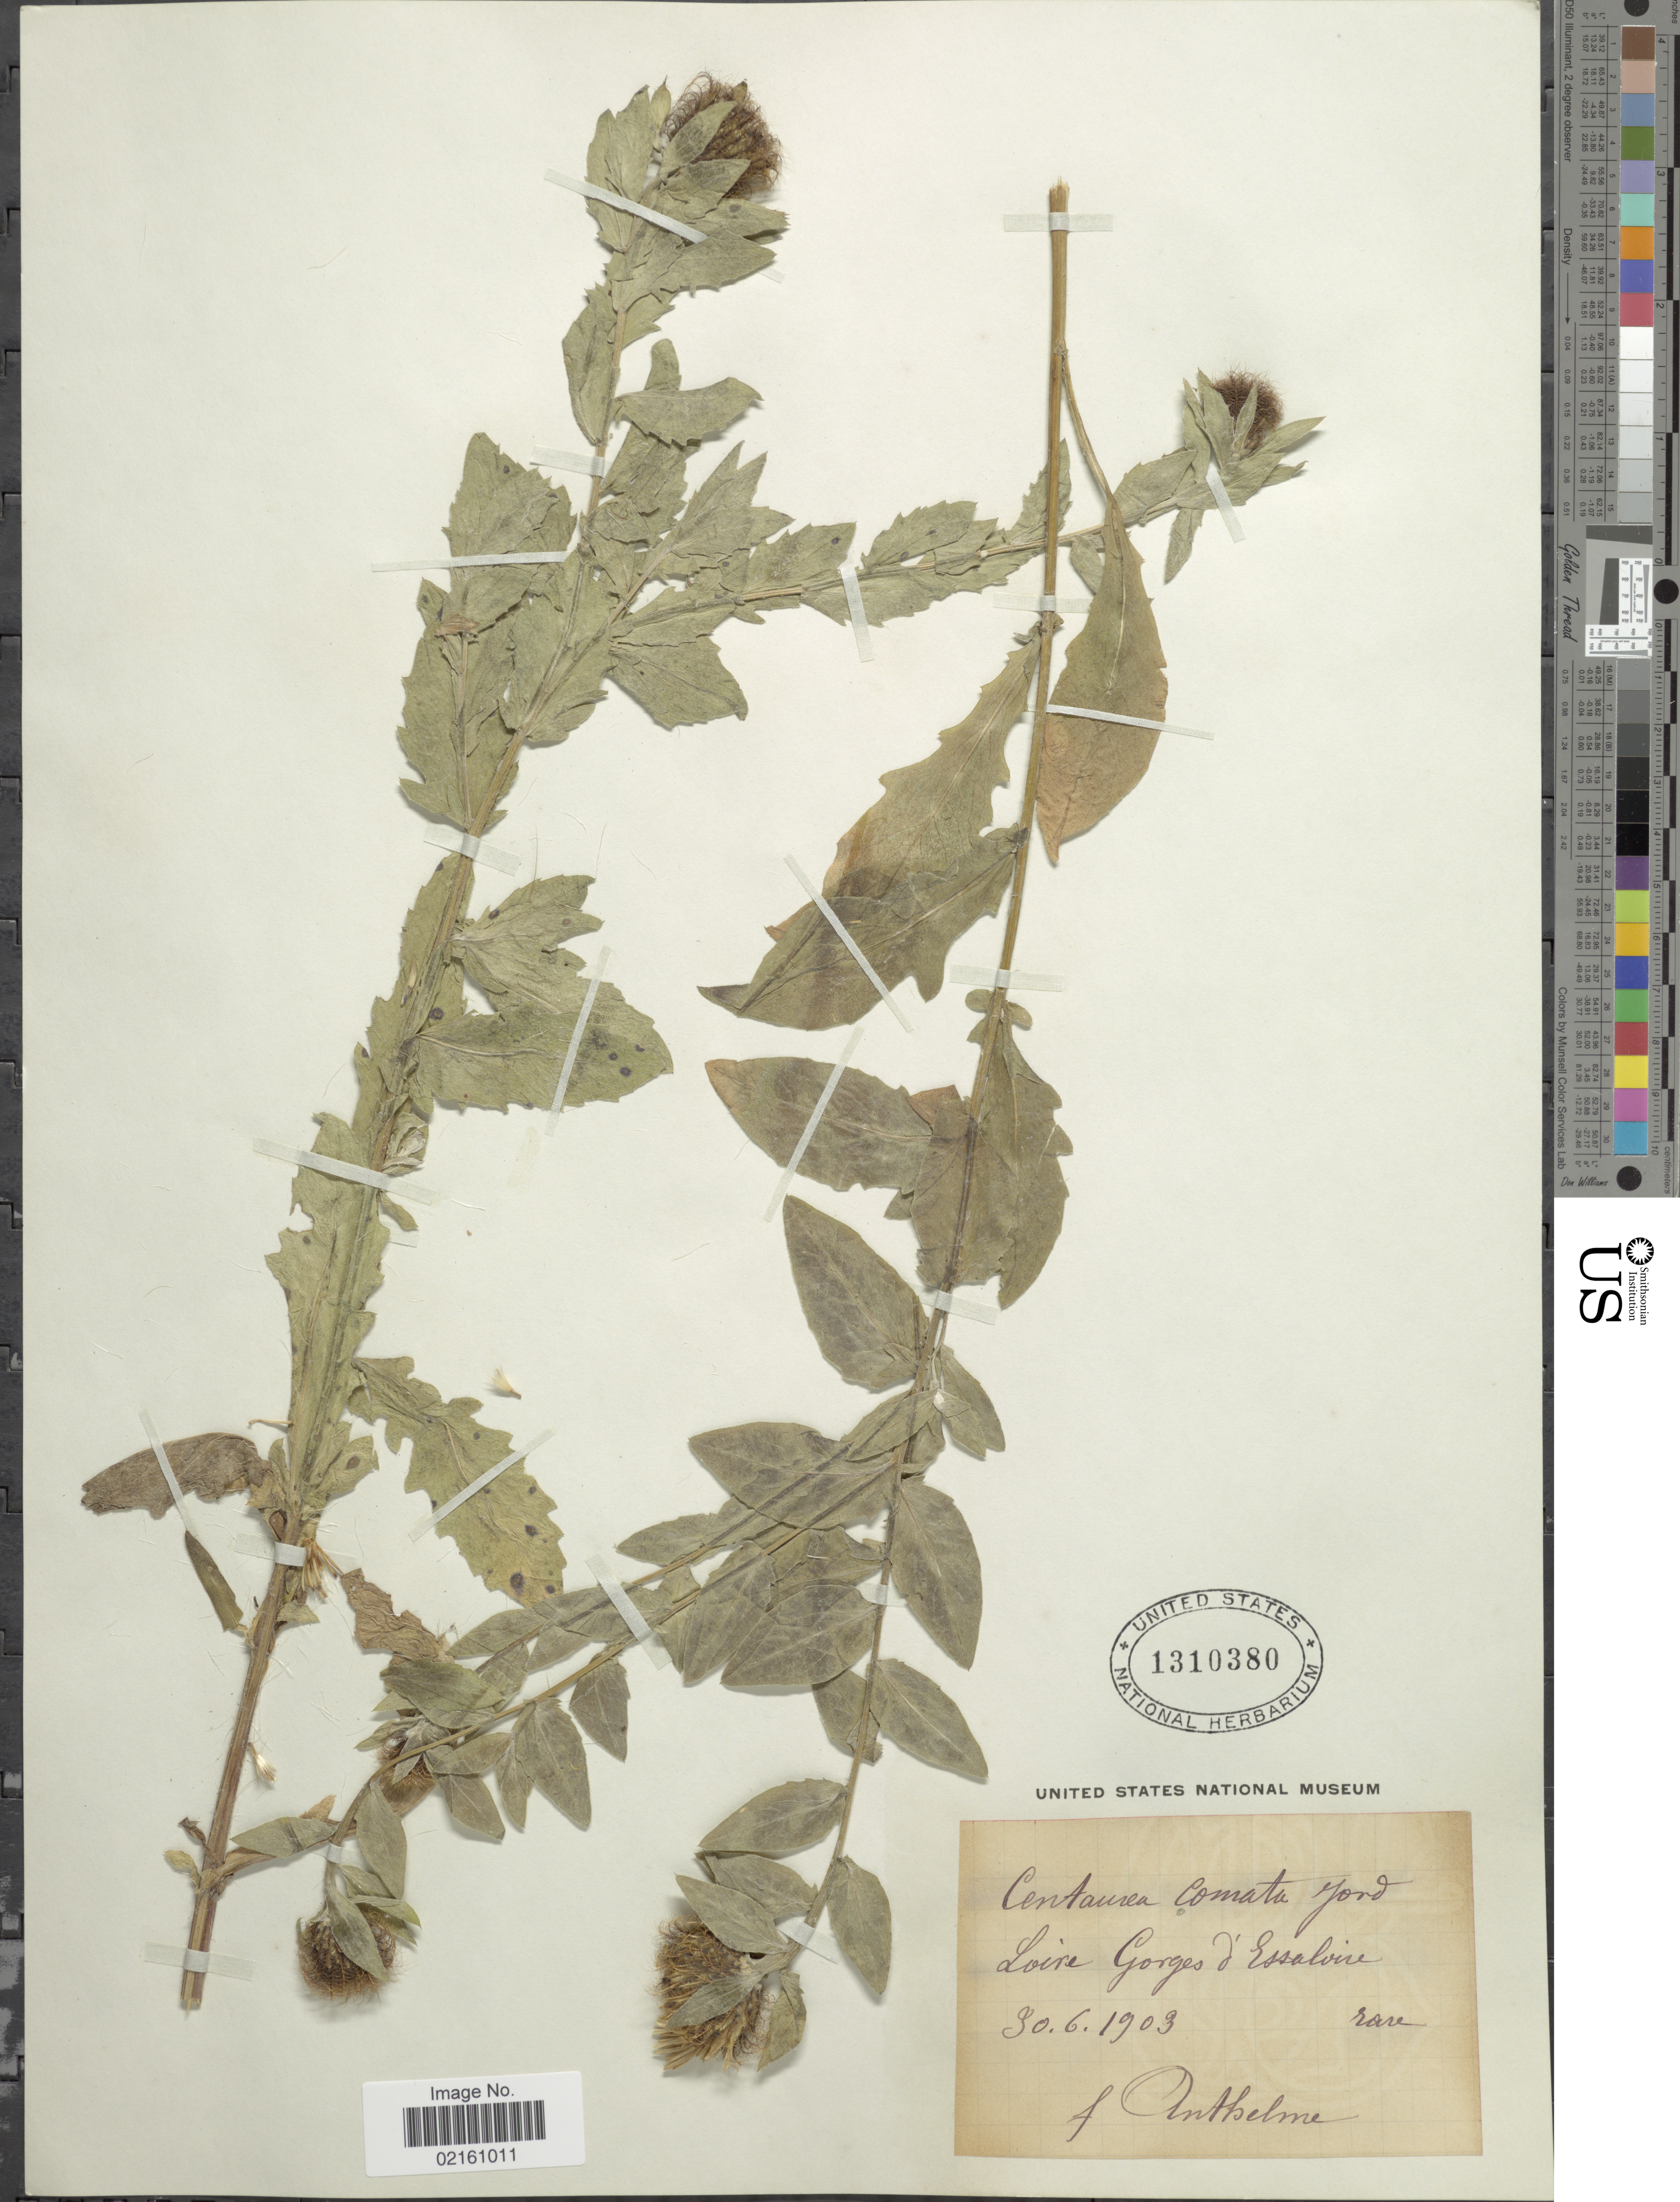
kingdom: Plantae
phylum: Tracheophyta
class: Magnoliopsida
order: Asterales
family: Asteraceae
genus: Centaurea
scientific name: Centaurea calva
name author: Ledeb.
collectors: F. Anthelme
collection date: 1903-06-30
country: France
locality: Loire Gorges d'Essaloire [interpreted]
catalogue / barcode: US 1310380